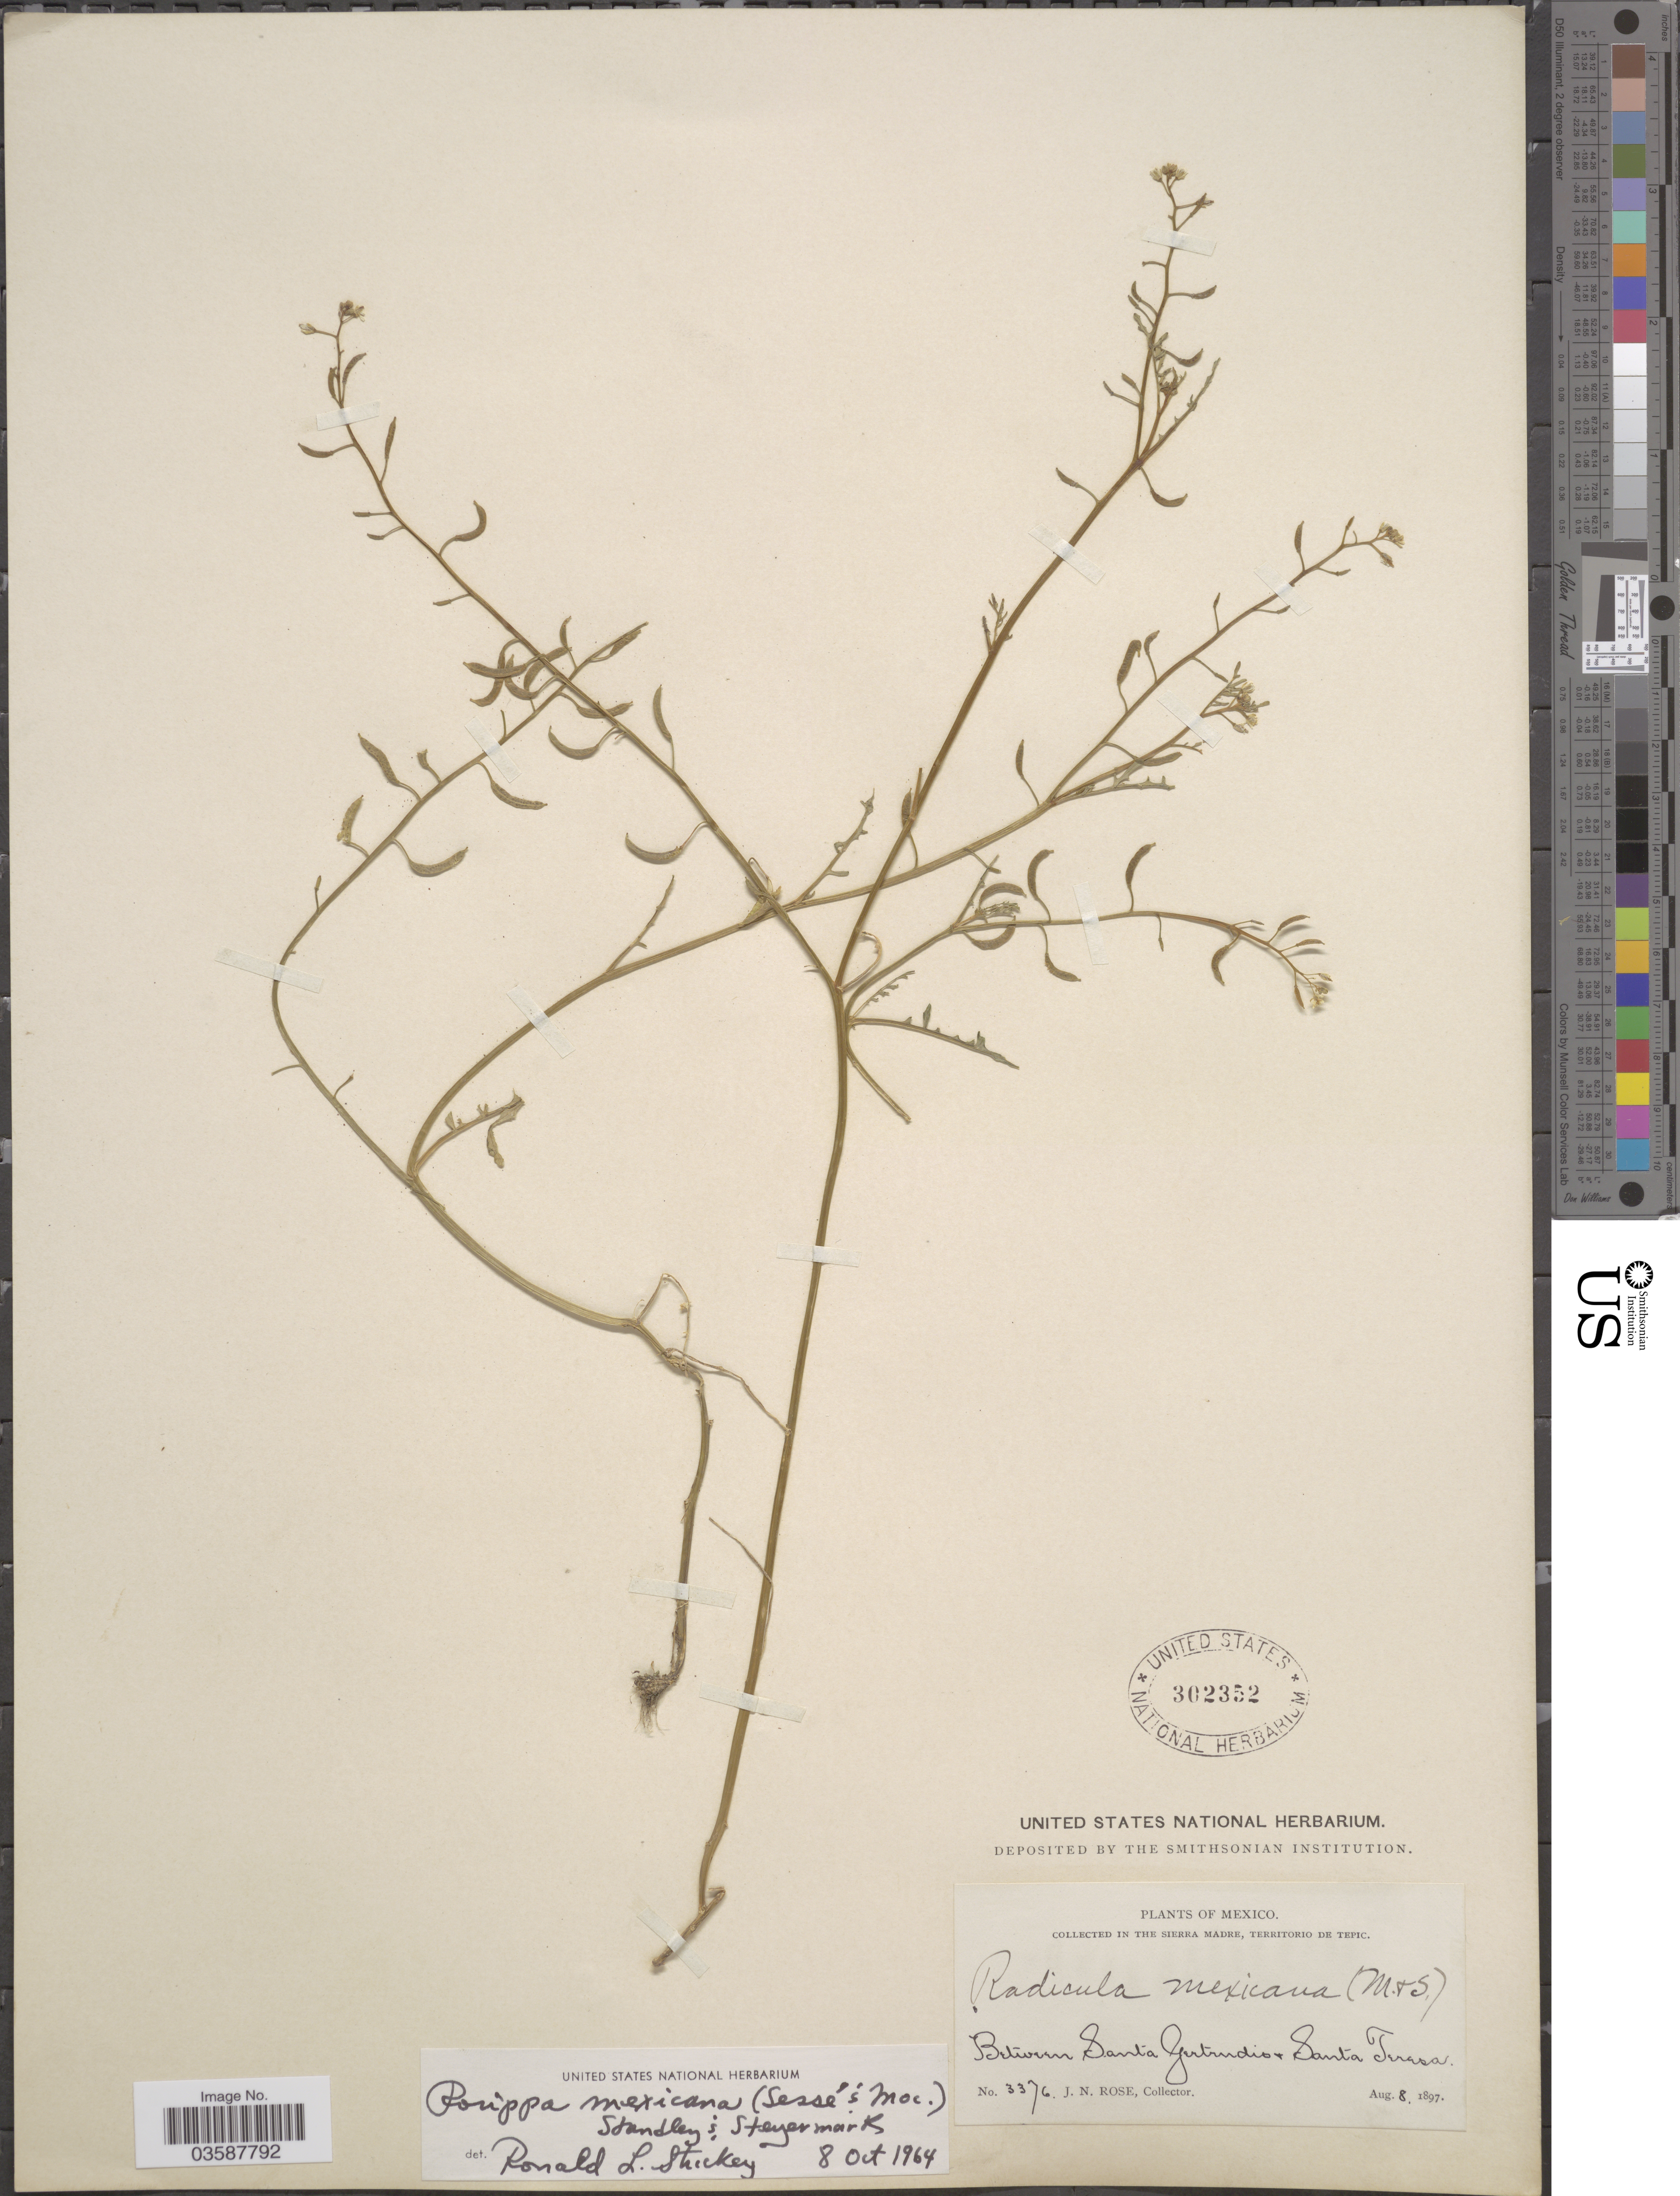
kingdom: Plantae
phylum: Tracheophyta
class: Magnoliopsida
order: Brassicales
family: Brassicaceae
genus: Rorippa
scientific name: Rorippa mexicana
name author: (Moc.) Standl. & Steyerm.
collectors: J. N. Rose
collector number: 3376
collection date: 1897-08-08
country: Mexico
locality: In The Sierra Madre, Territorio de Tepic. Between Santa Gertrudio & Santa Teresa.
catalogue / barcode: US 302352